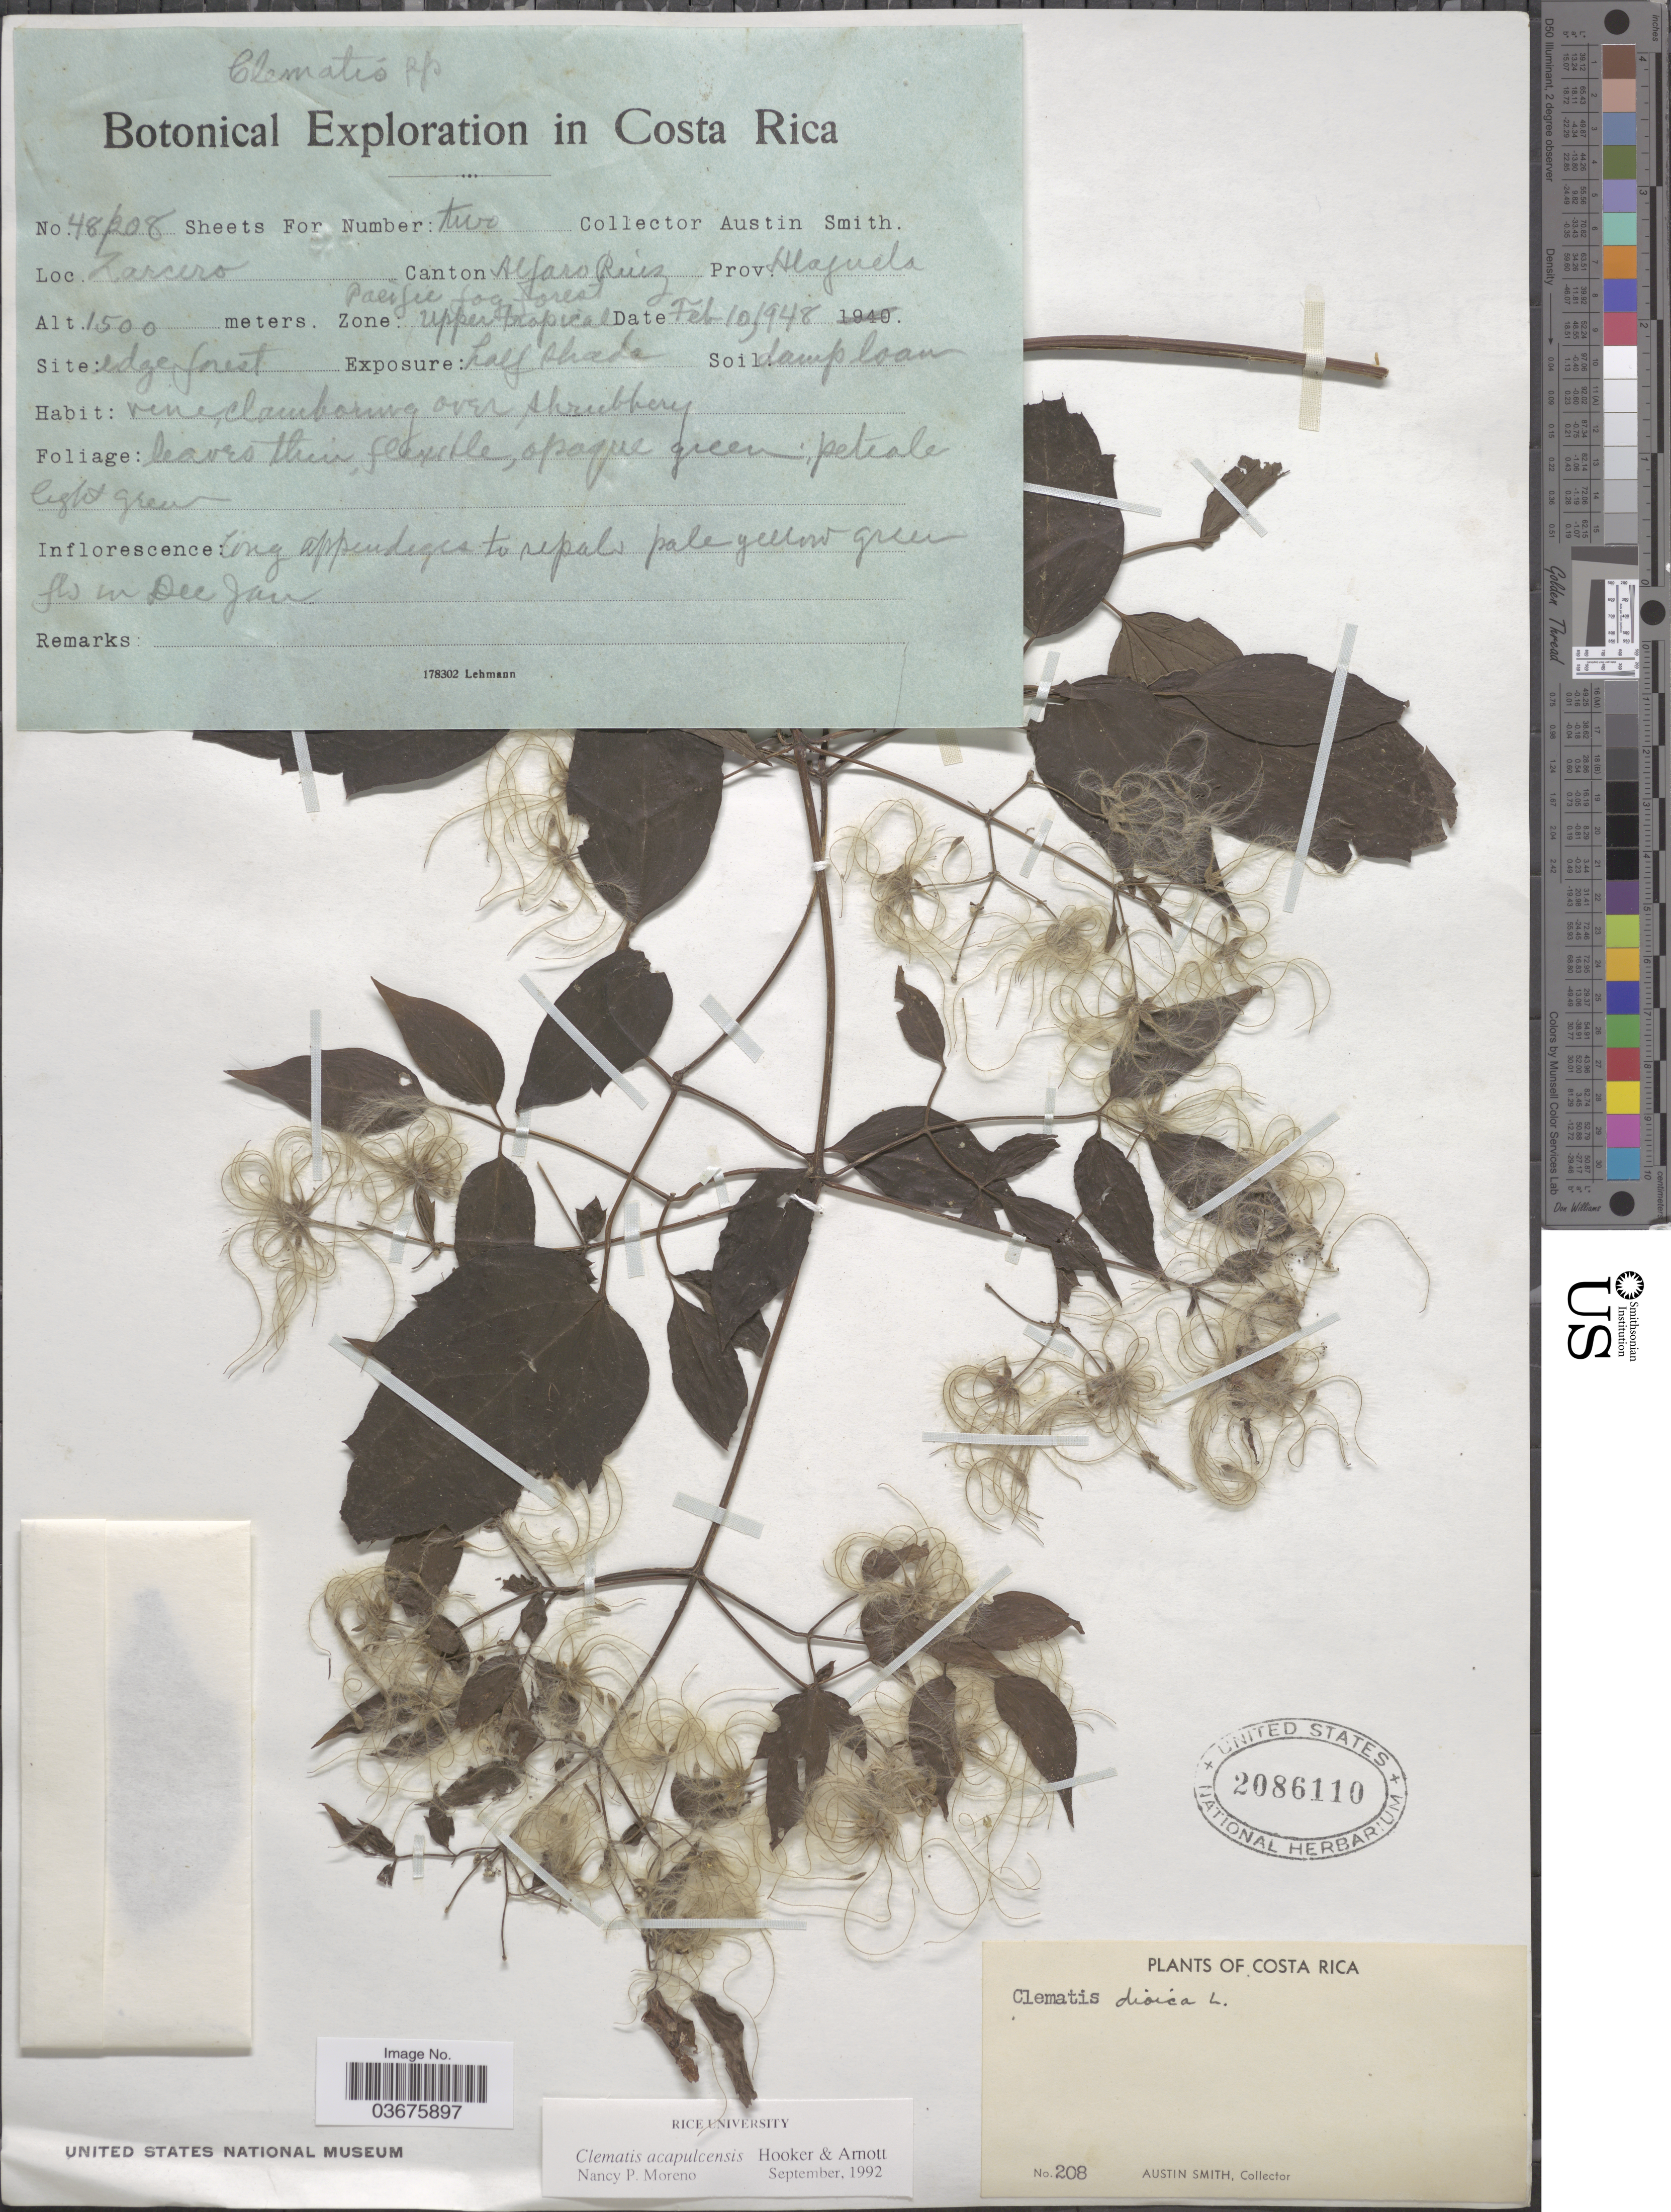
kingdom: Plantae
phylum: Tracheophyta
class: Magnoliopsida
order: Ranunculales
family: Ranunculaceae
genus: Clematis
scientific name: Clematis acapulcensis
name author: Hook. & Arn.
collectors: Aust P. Smith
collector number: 48/208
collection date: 1948-02-10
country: Costa Rica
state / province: Alajuela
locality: Zarcero Canton. Alfaro Ruiz. Zone: Upper Tropical.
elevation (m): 1500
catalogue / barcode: US 2086110